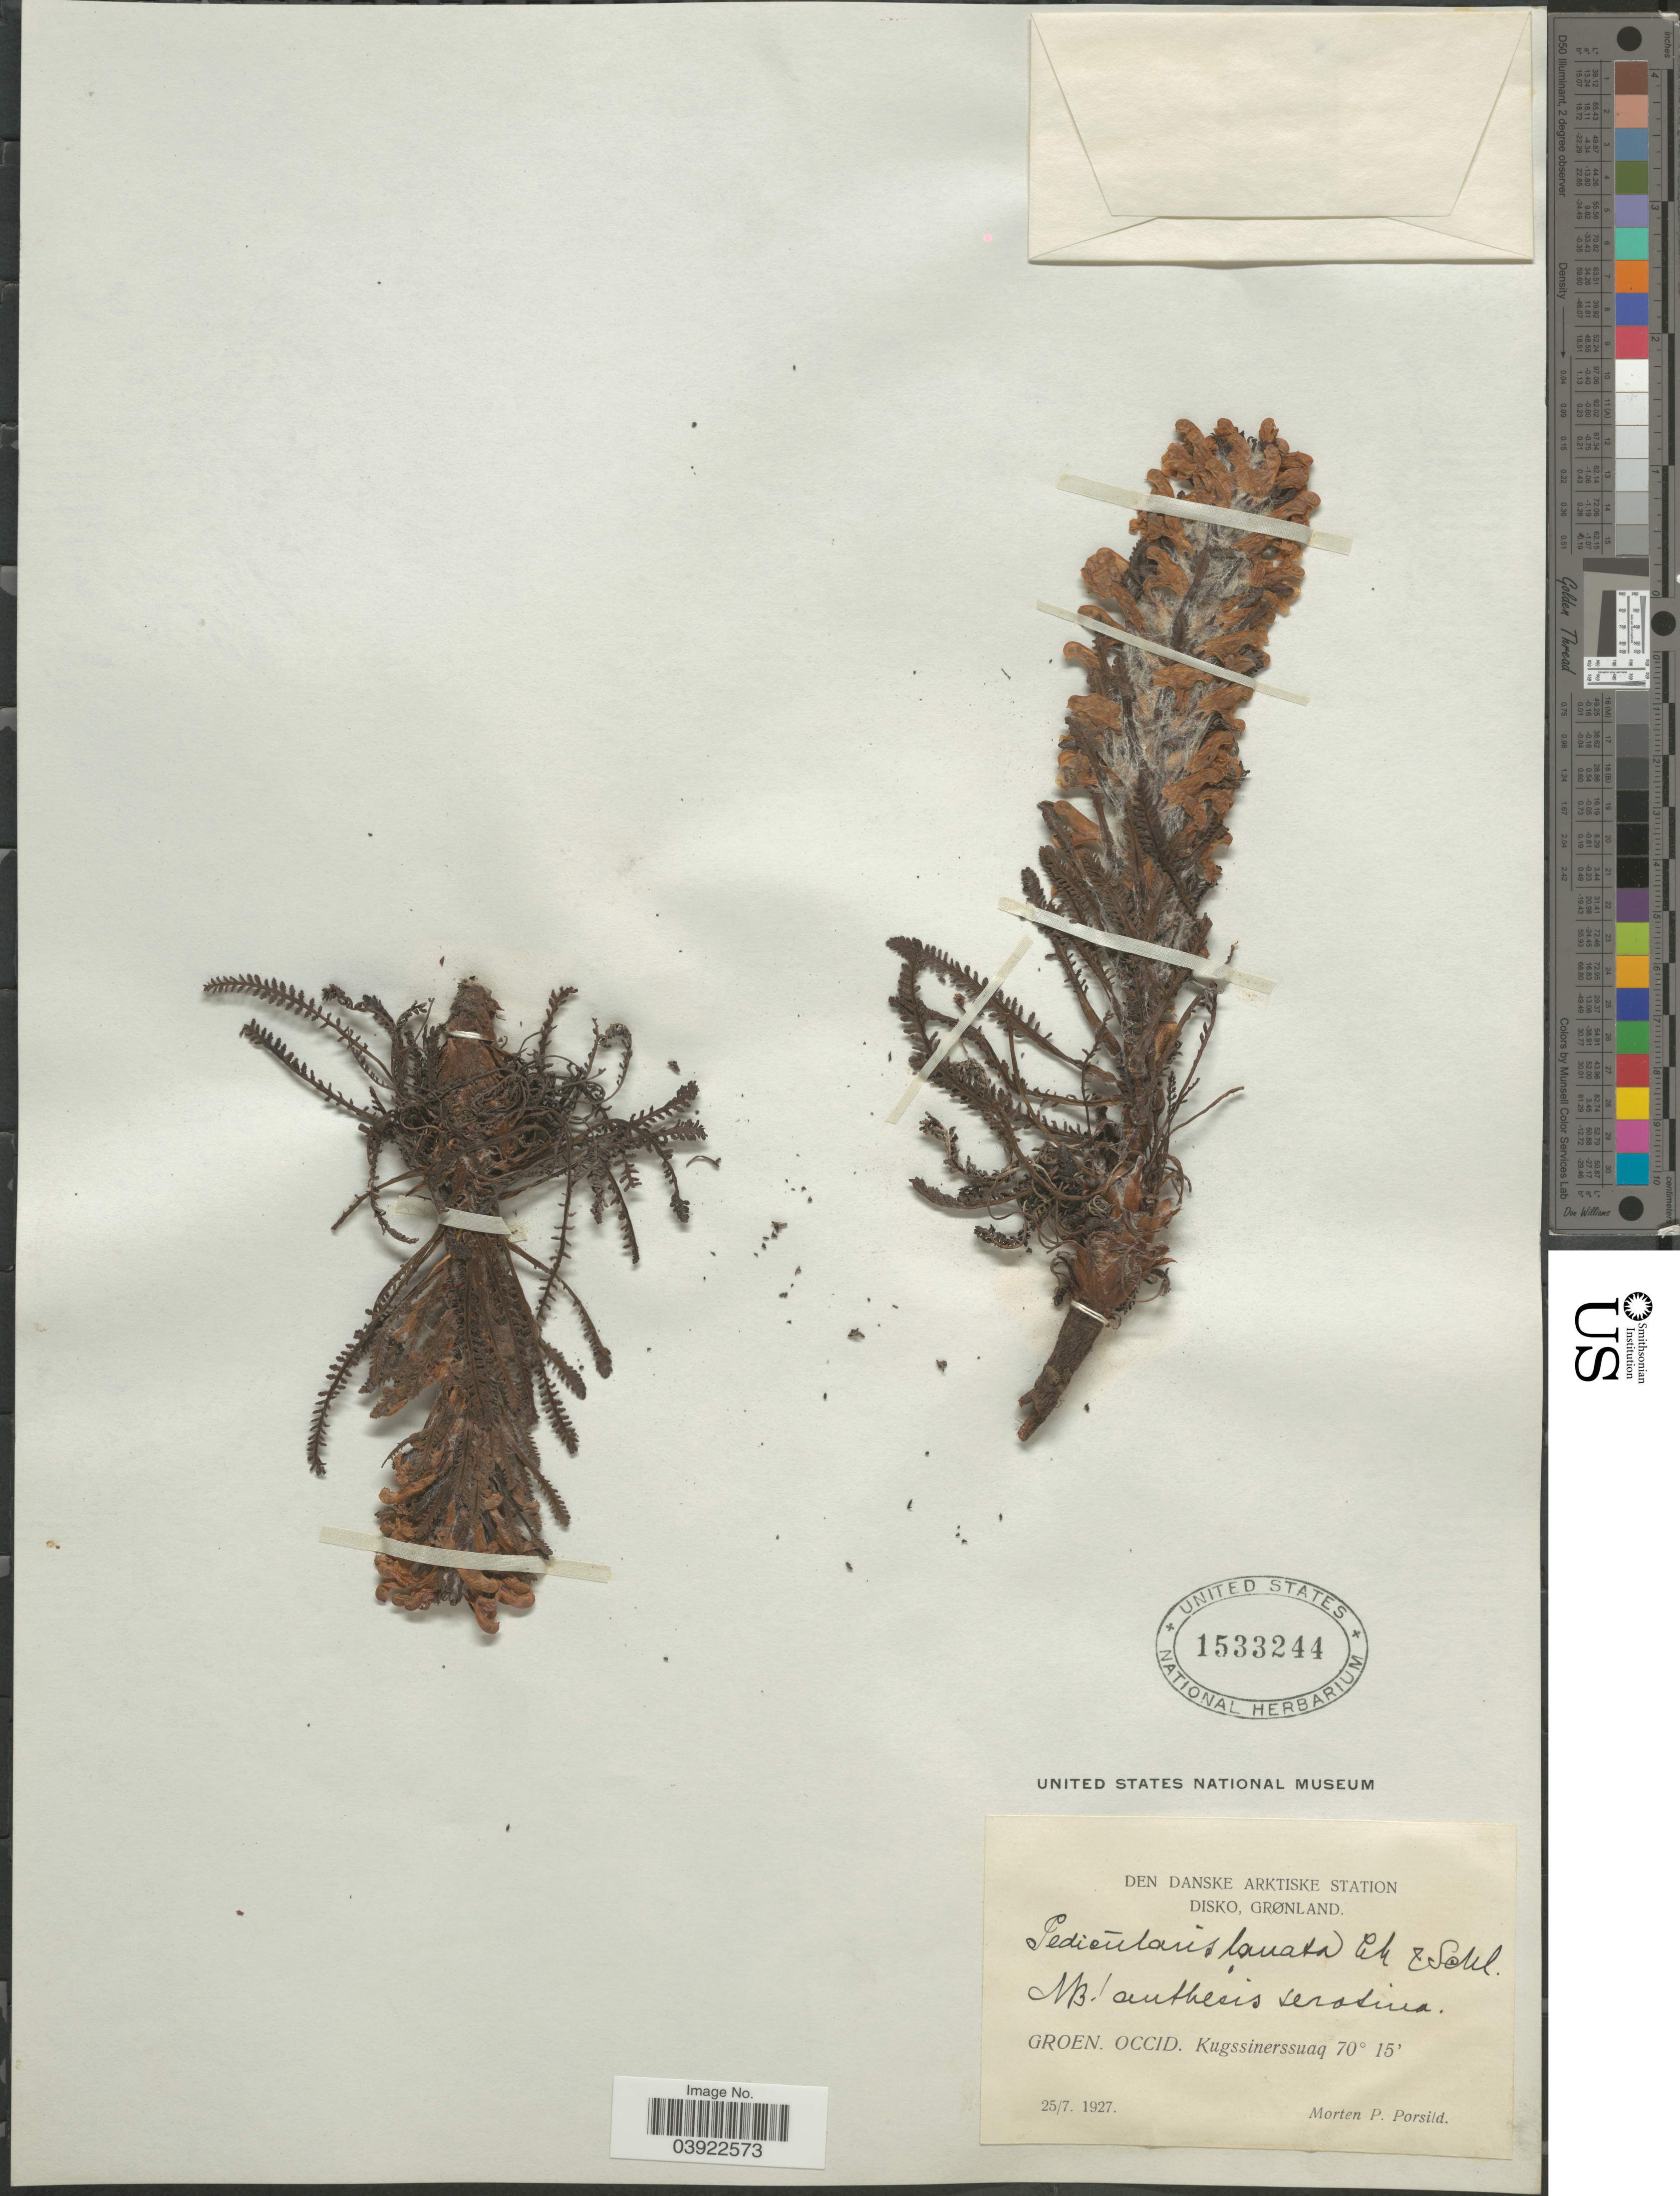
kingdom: Plantae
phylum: Tracheophyta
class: Magnoliopsida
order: Lamiales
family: Orobanchaceae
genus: Pedicularis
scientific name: Pedicularis lanata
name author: Willd. ex Cham. & Schltdl.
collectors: M. P. Porsild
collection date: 1927-07-25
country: Greenland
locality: Den Danske Arktiske Station. Disko, Grønland. Groenl. Occid. Kugssinerssuaq.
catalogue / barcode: US 1533244